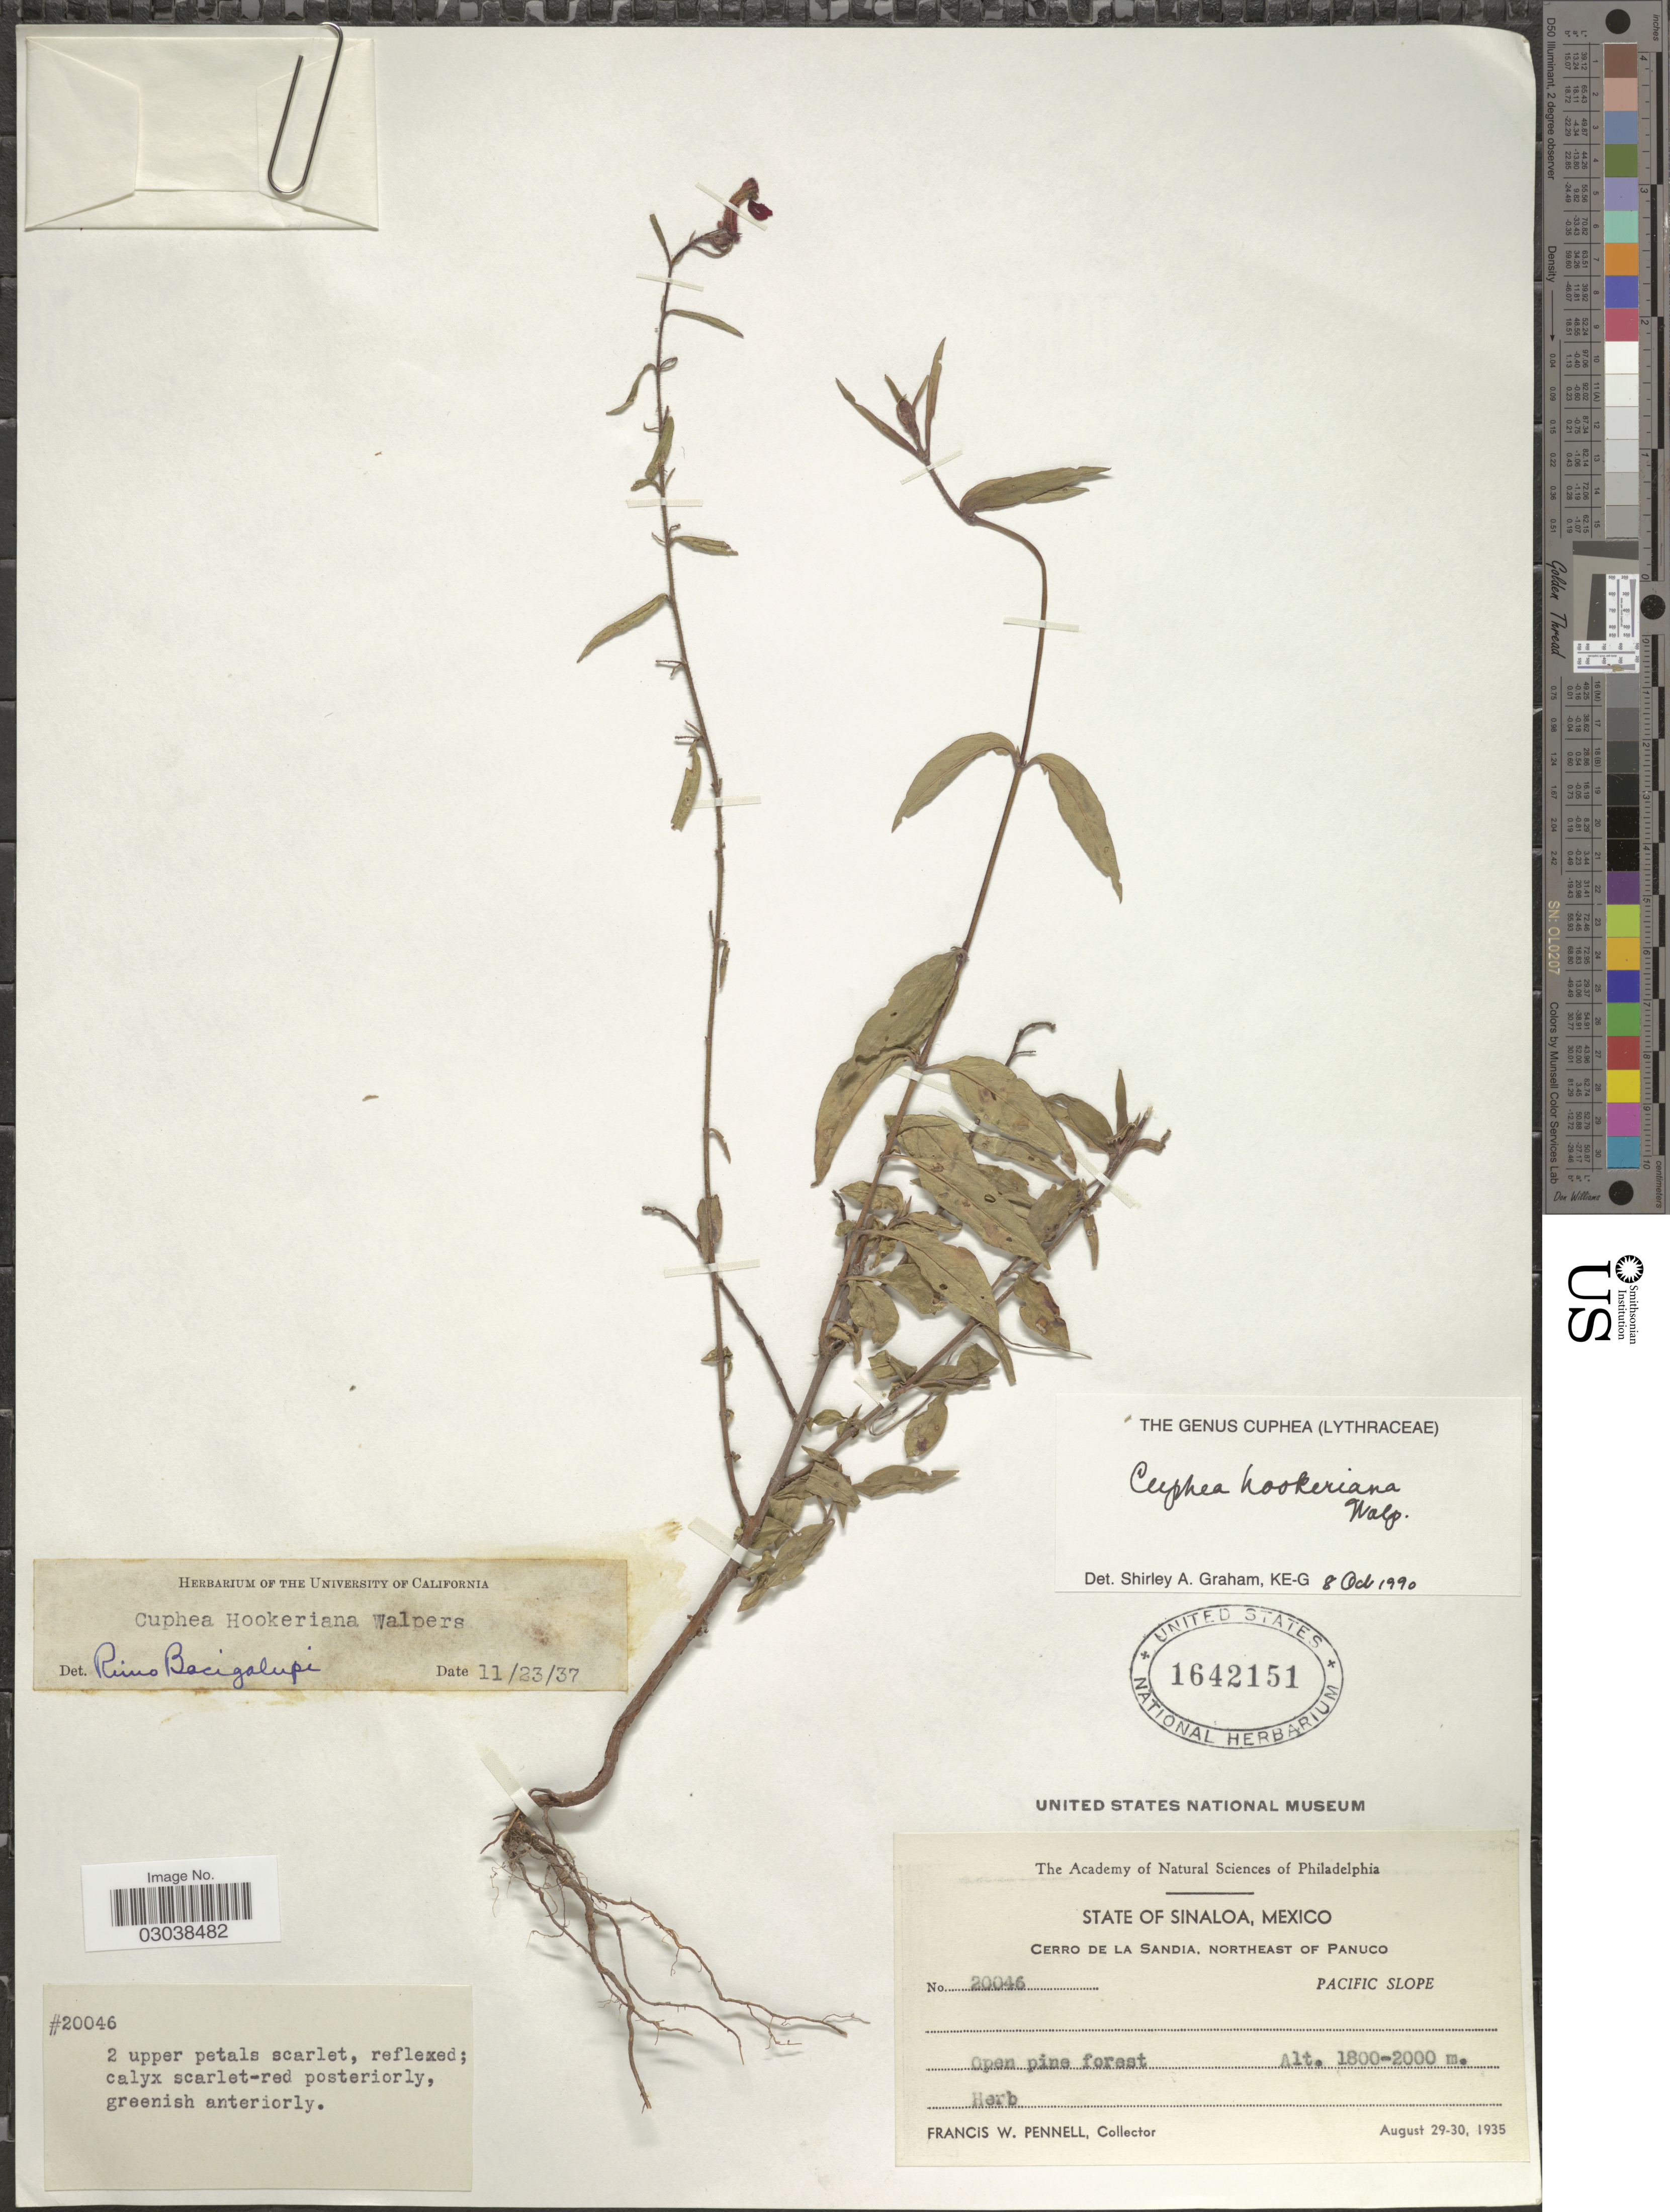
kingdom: Plantae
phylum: Tracheophyta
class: Magnoliopsida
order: Myrtales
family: Lythraceae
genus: Cuphea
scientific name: Cuphea hookeriana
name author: Walp.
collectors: F. W. Pennell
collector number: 20046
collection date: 1935-08-29/1935-08-30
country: Mexico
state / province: Sinaloa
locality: Cerro de La Sandia, Northeast of Panuco. Pacific Slope.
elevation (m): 1800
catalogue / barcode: US 1642151